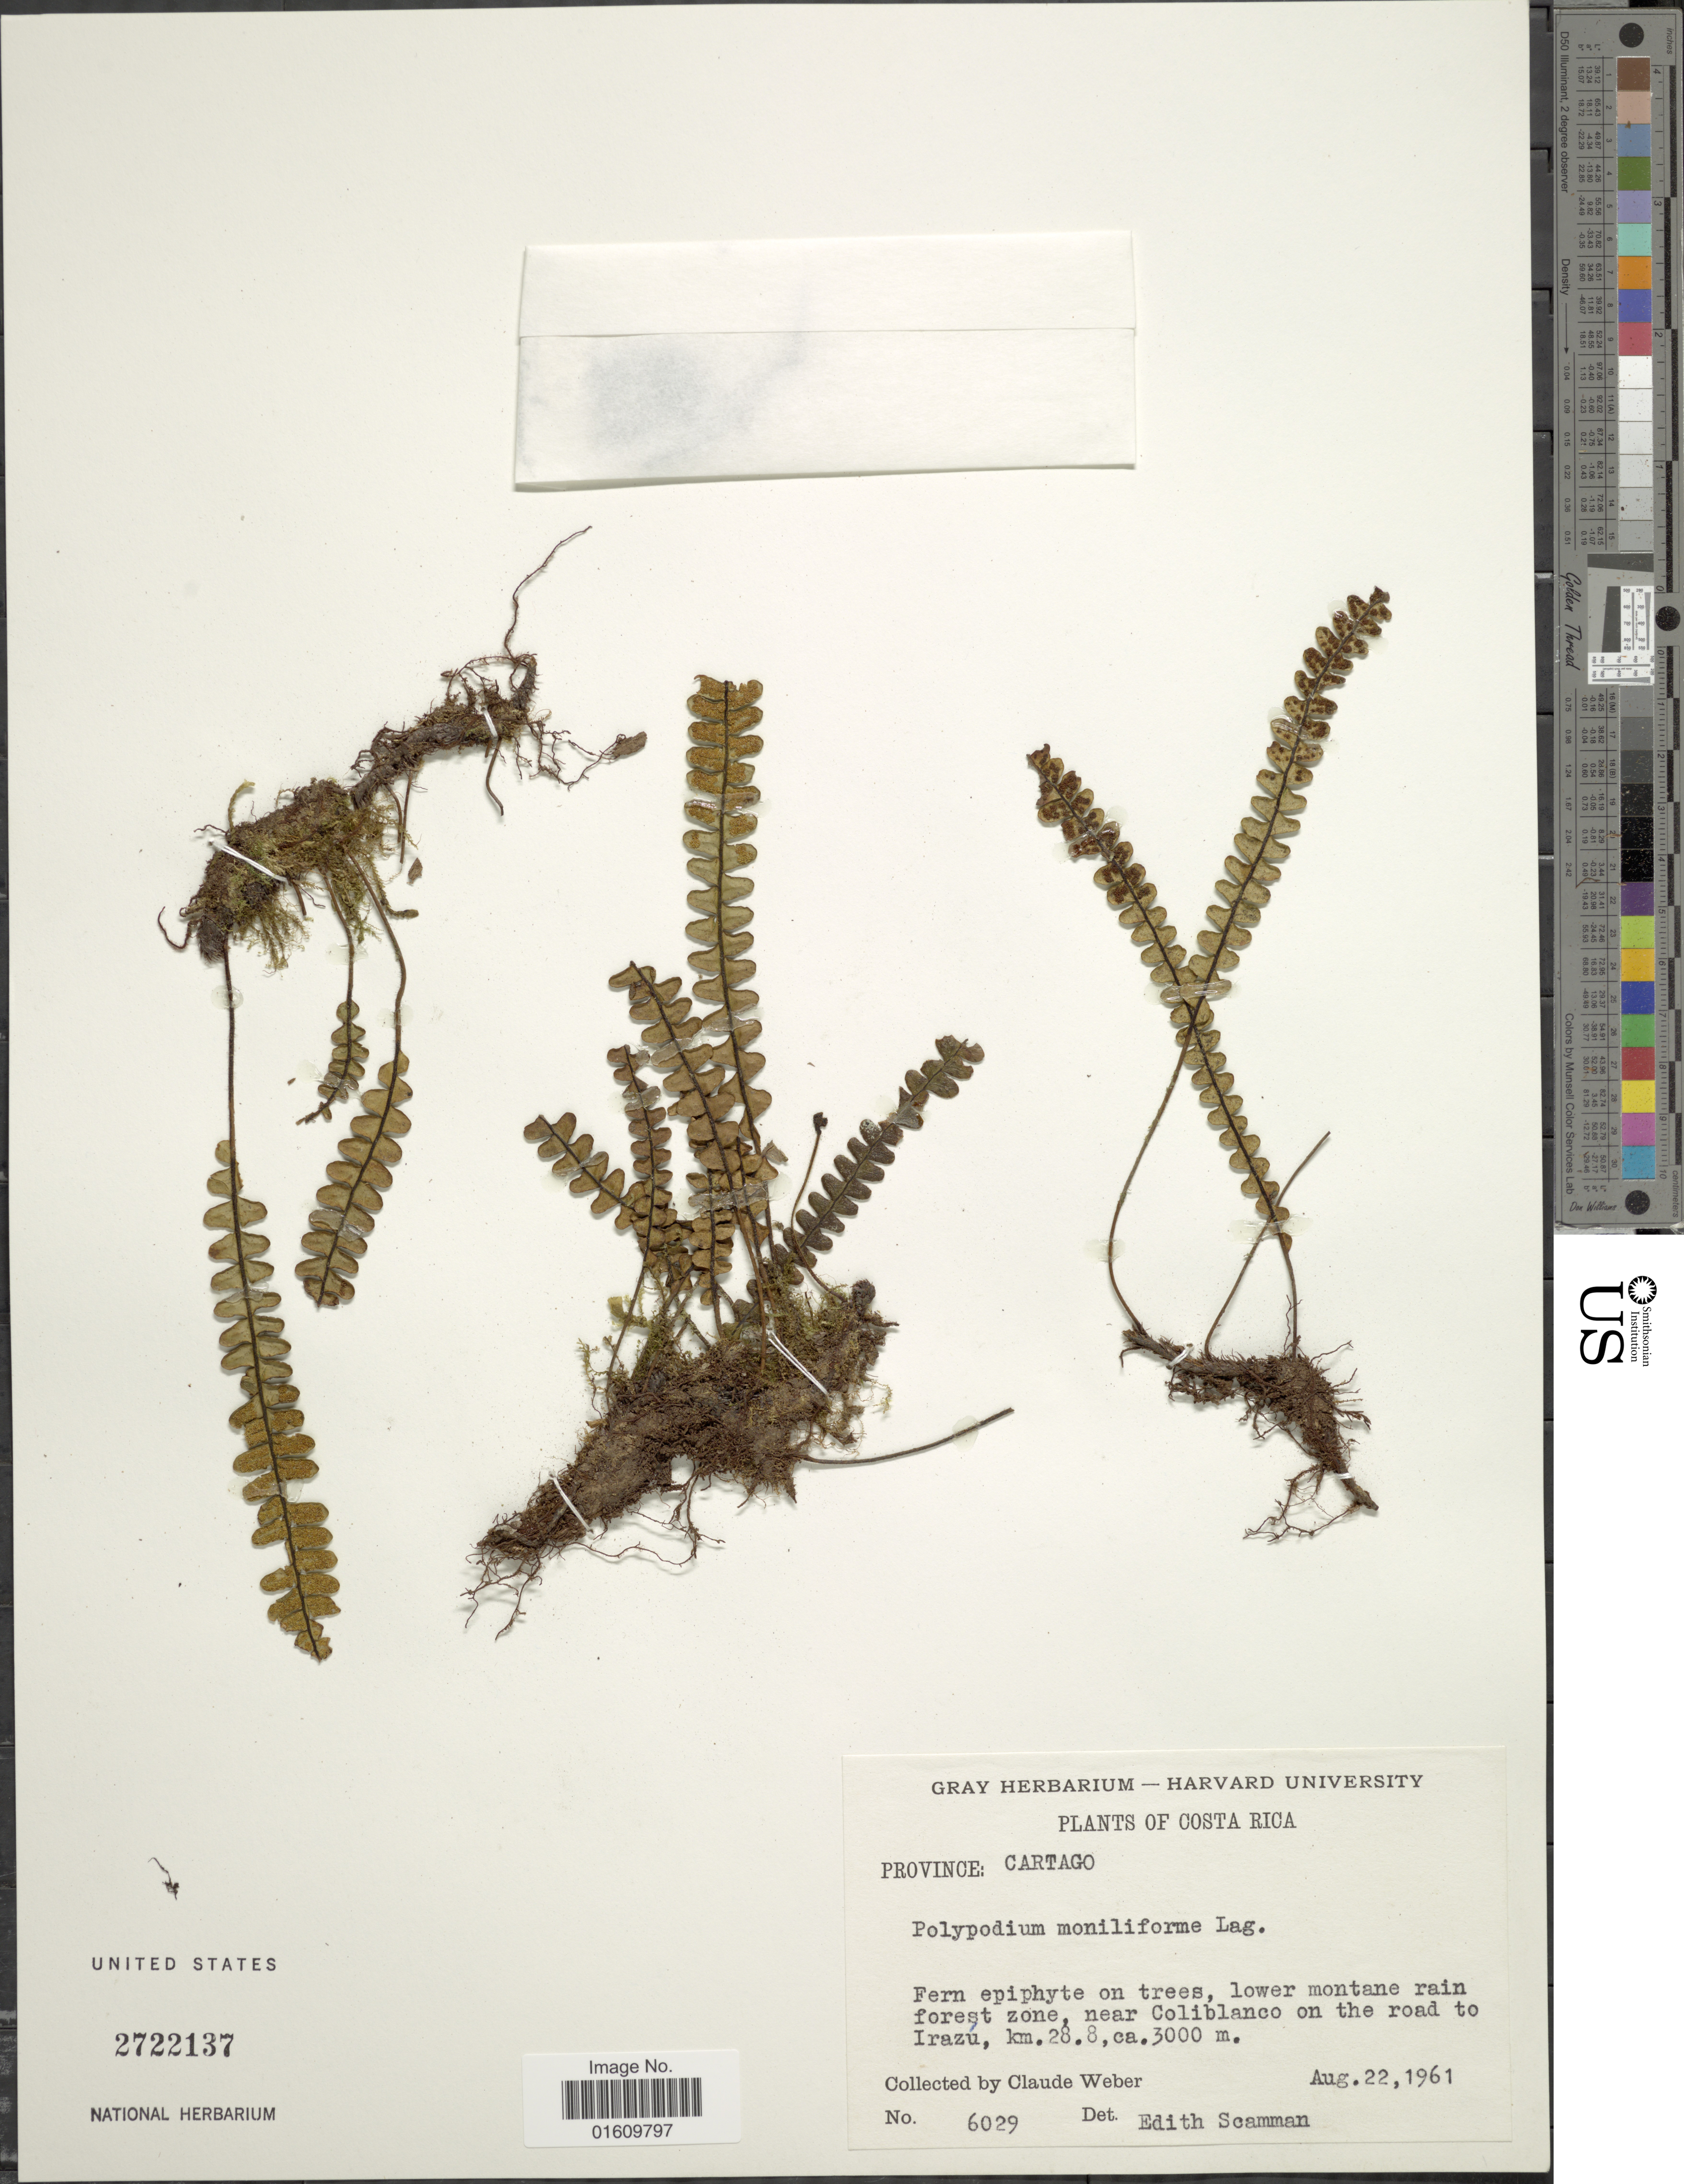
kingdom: Plantae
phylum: Tracheophyta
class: Polypodiopsida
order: Polypodiales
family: Polypodiaceae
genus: Melpomene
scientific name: Melpomene moniliformis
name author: (Lag. ex Sw.) A.R. Sm. & R.C. Moran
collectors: C. Weber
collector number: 6029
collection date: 1961-08-22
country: Costa Rica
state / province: Cartago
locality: Lower montane rain forest zone, near Coliblanco on the road to Irazu, km 28.8.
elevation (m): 3000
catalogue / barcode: US 2722137